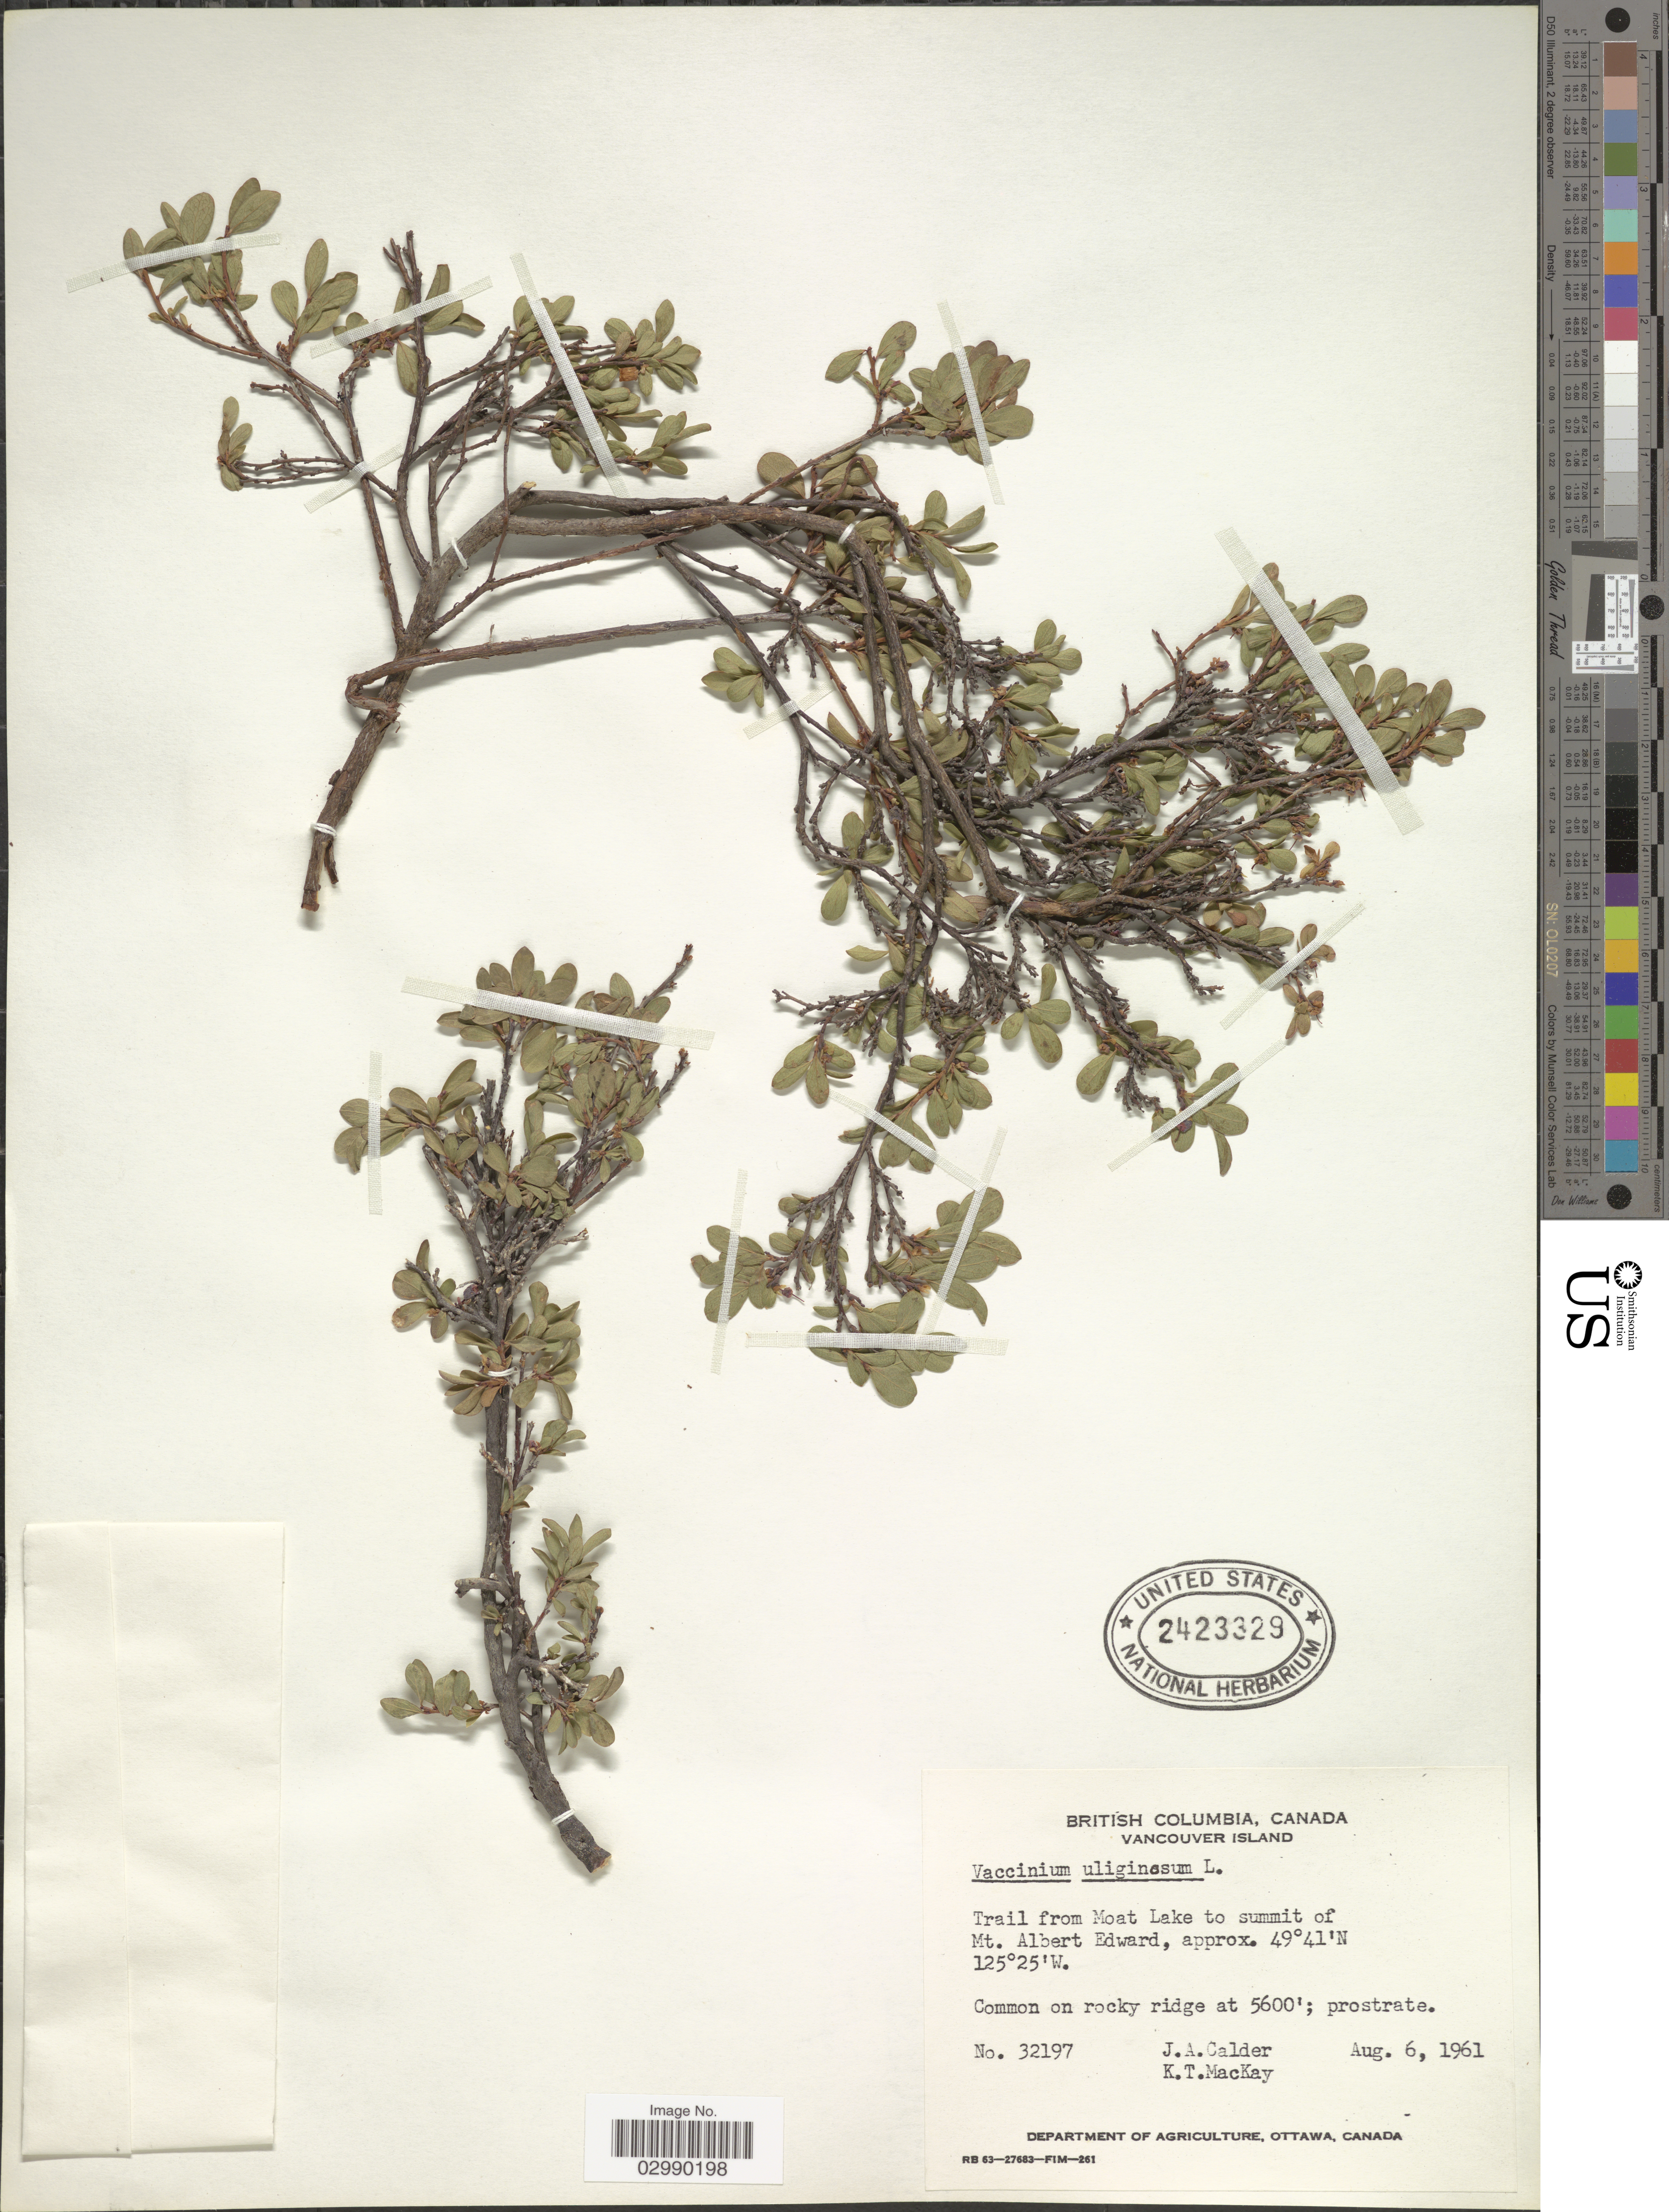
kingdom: Plantae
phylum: Tracheophyta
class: Magnoliopsida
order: Ericales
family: Ericaceae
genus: Vaccinium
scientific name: Vaccinium uliginosum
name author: L.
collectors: J. A. Calder & K. T. Mackay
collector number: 32197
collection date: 1961-08-06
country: Canada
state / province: British Columbia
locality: Vancouver Island, Trail from Moat Lake to summit of Mt. Albert Edward.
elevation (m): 1707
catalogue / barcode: US 2423329